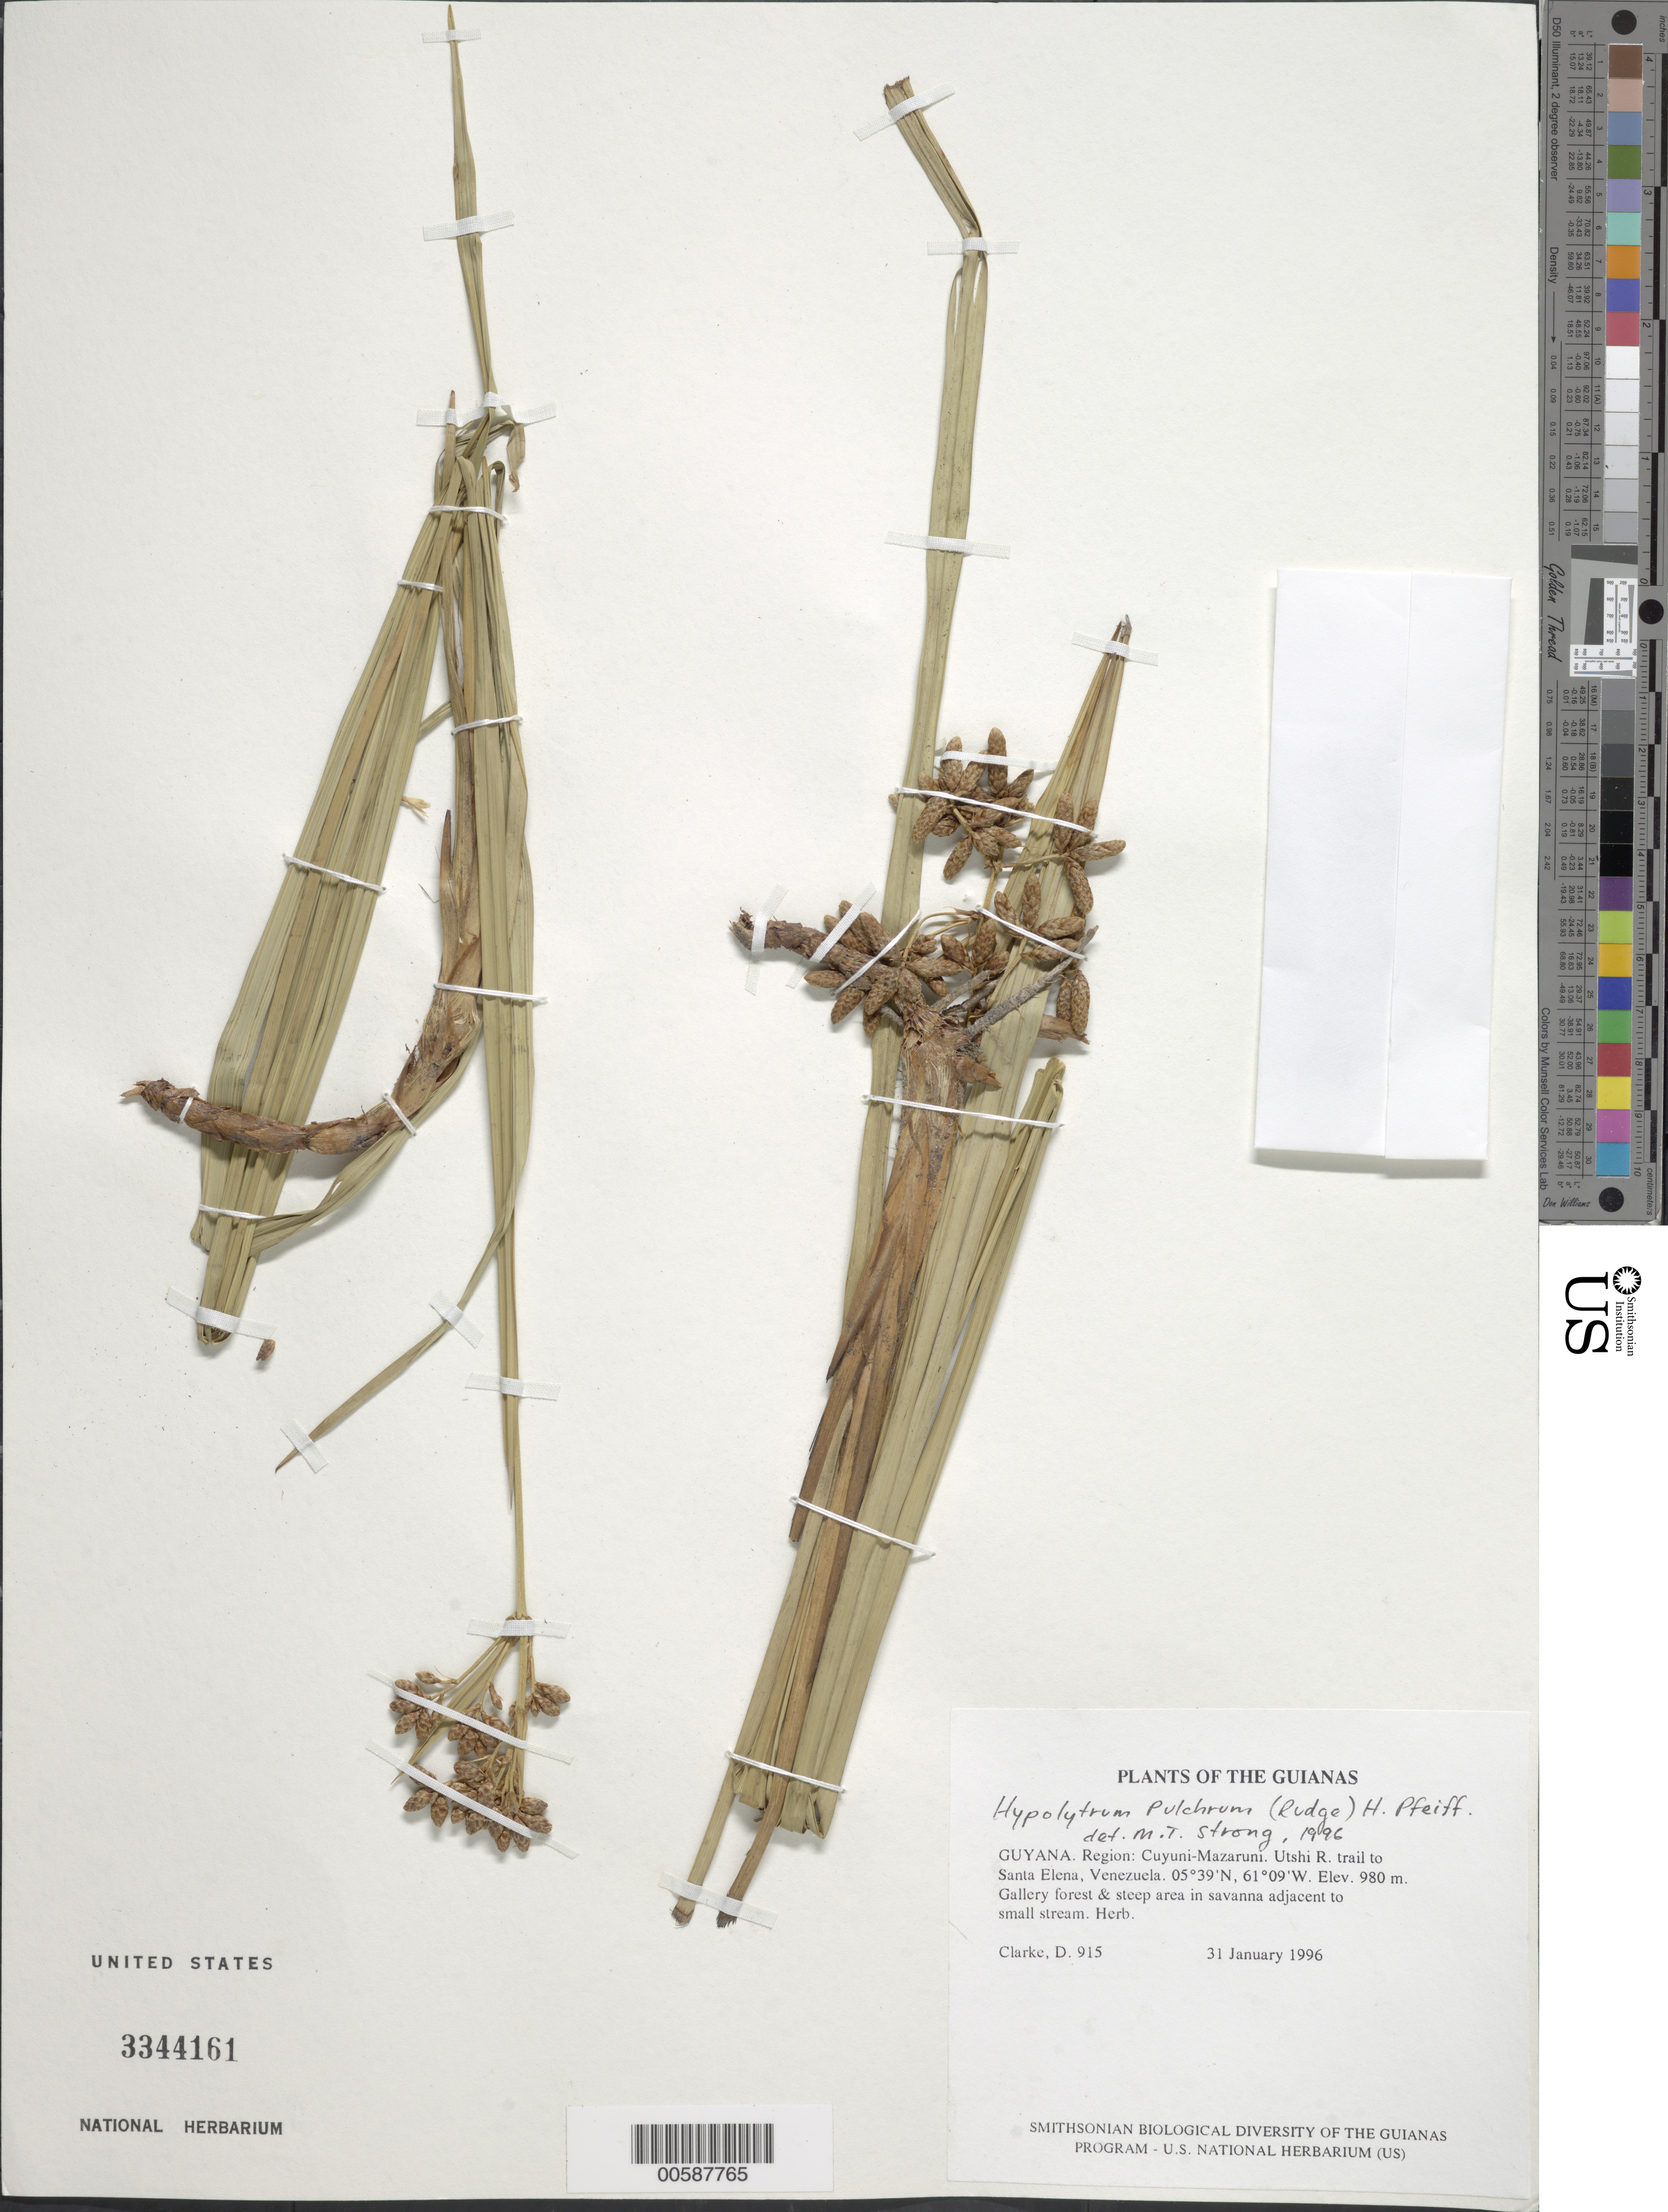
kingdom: Plantae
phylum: Tracheophyta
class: Liliopsida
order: Poales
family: Cyperaceae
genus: Hypolytrum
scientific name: Hypolytrum pulchrum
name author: (Rudge) H. Pfeiff.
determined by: Strong, M. T., (US), Smithsonian Institution - National Museum of Natural History (UNITED STATES)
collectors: H. D. Clarke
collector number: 915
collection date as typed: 31 January 1996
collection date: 1996-01-31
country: Guyana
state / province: Cuyuni-Mazaruni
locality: Utshi R. trail to Santa Elena, Venezuela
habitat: Gallery forest & steep area in savanna adjacent to small stream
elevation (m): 980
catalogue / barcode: US 3344161